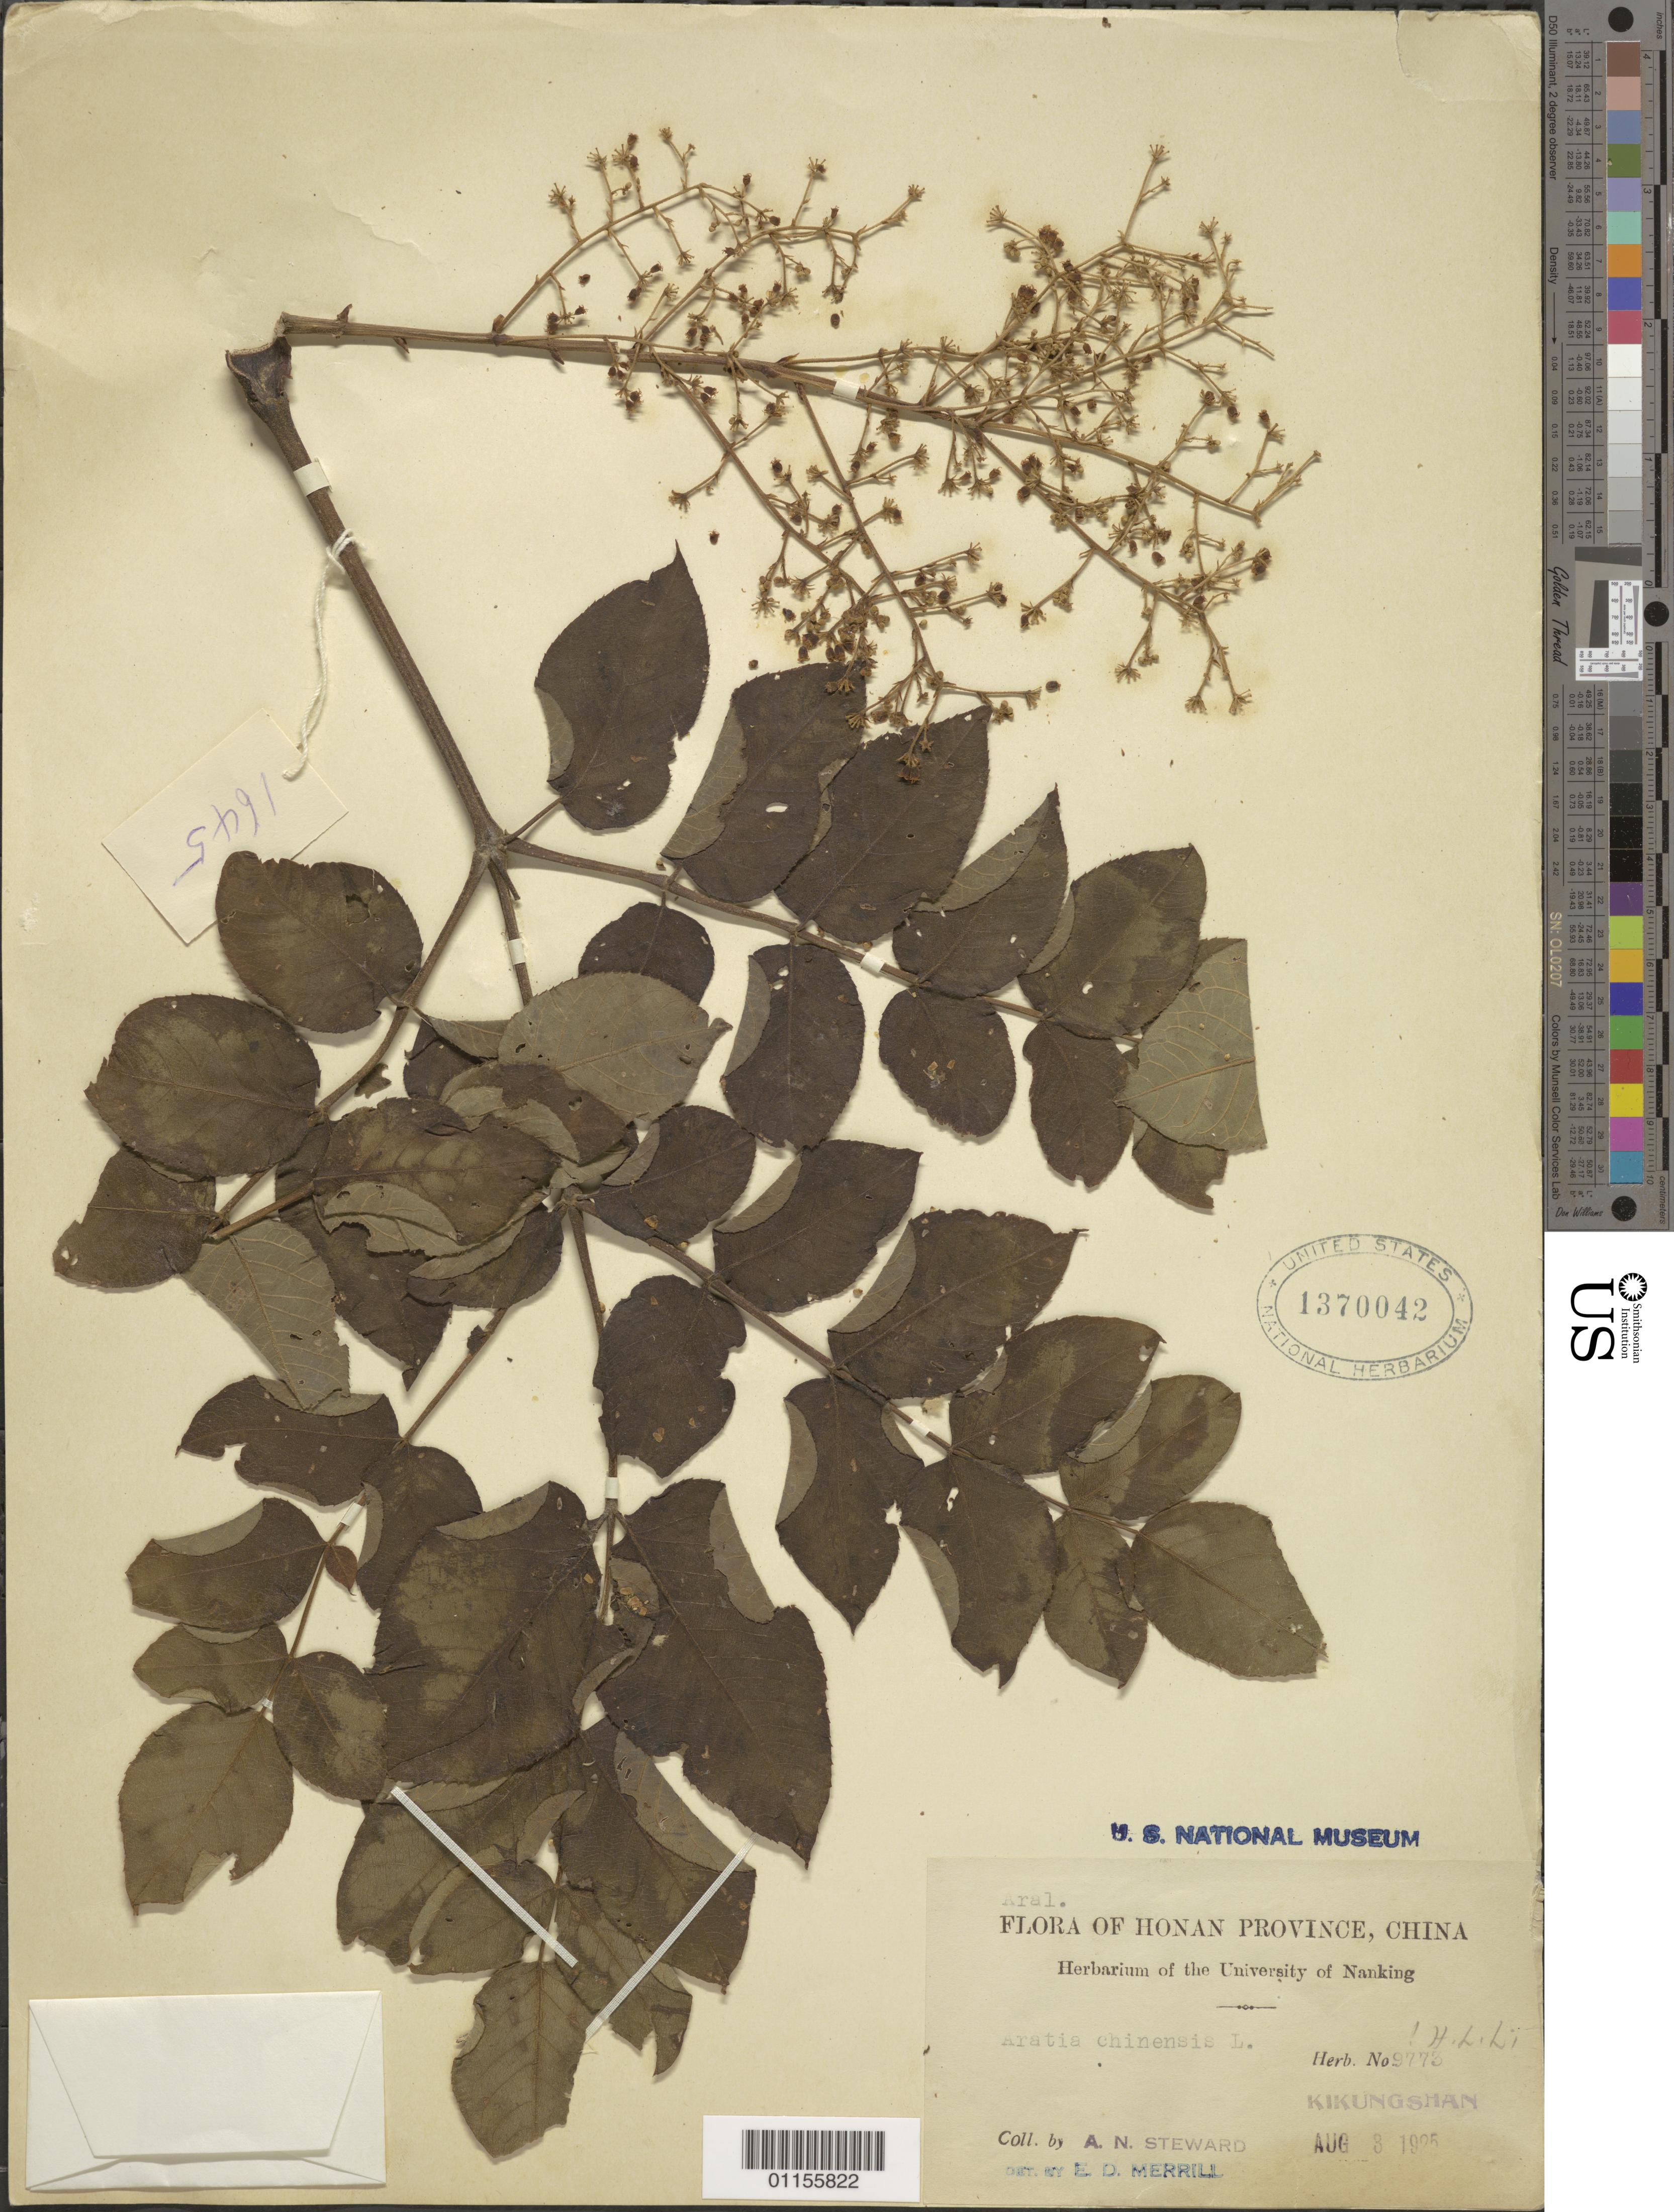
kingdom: Plantae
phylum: Tracheophyta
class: Magnoliopsida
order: Apiales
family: Araliaceae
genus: Aralia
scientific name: Aralia chinensis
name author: L.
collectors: A. N. Steward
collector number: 9773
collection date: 1925-08-03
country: China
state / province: Henan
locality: Kikungshan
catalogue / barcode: US 1370042